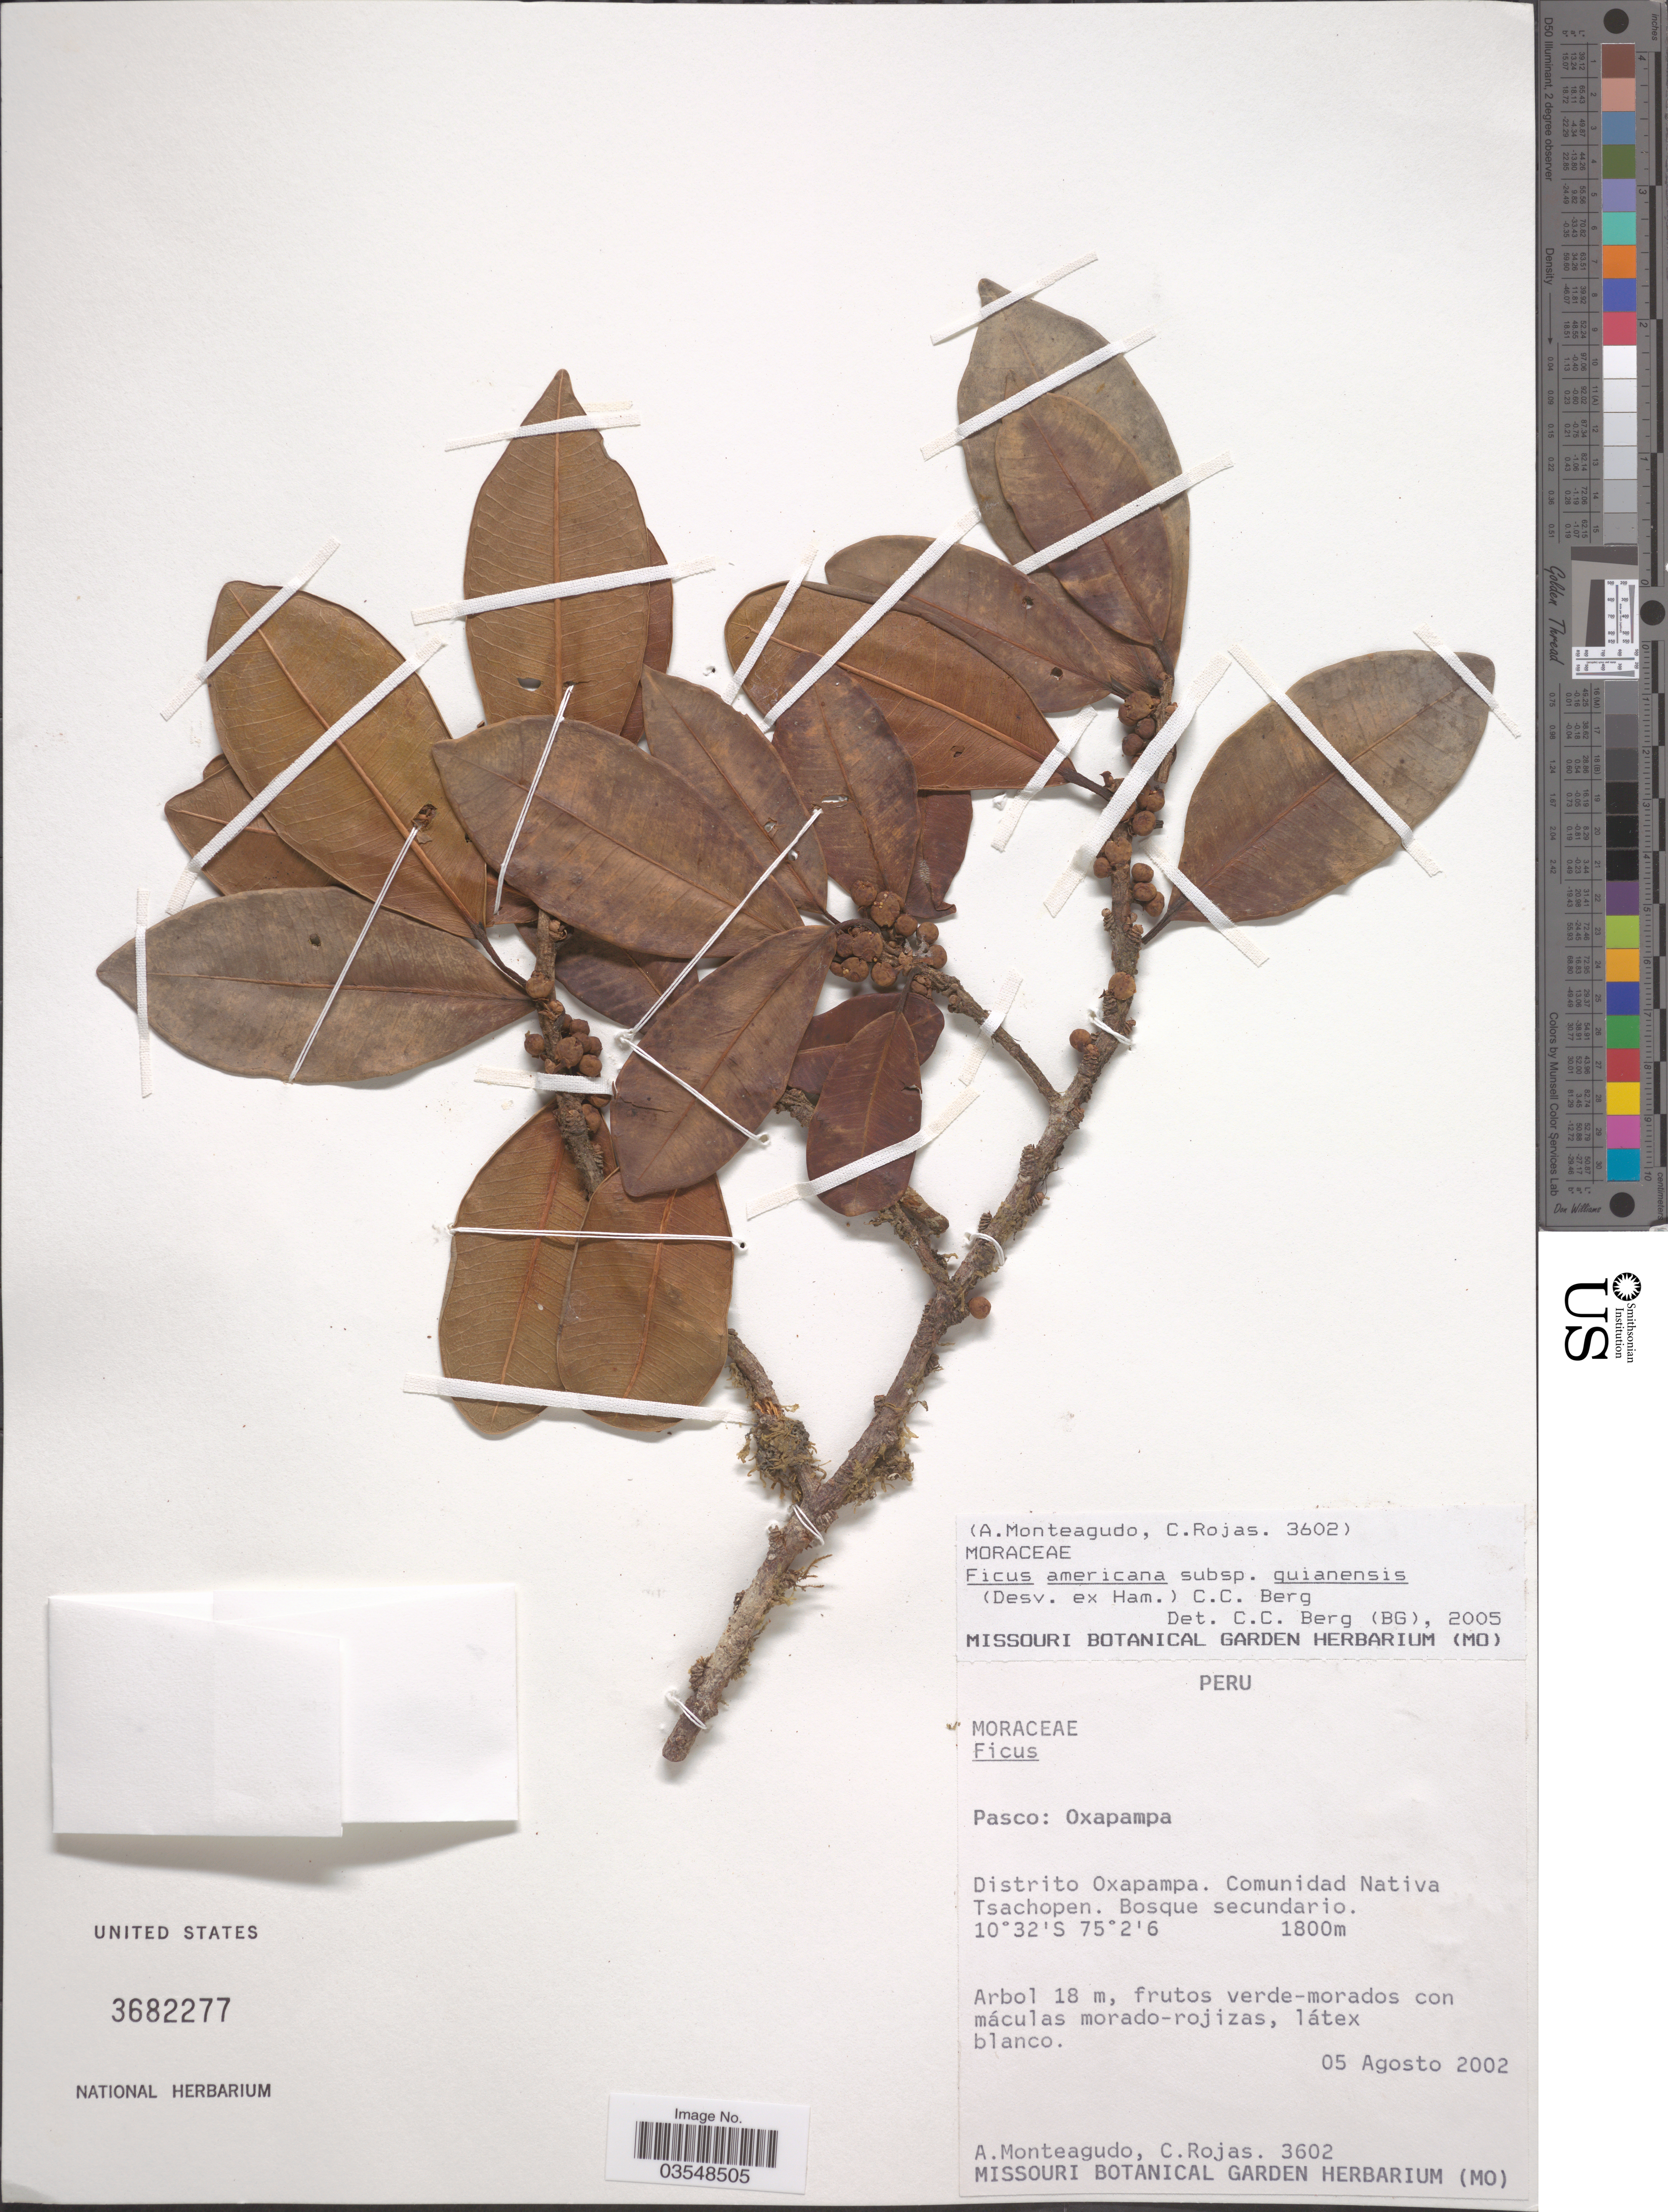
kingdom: Plantae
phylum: Tracheophyta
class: Magnoliopsida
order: Rosales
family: Moraceae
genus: Ficus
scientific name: Ficus guianensis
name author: Desv. ex Ham.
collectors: A. Monteagudo & C. Rojas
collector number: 3602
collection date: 2002-08-05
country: Peru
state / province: Pasco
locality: Oxapampa. Dist. Oxapampa. Comunidad Nativa Tsachopen.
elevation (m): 1800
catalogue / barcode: US 3682277